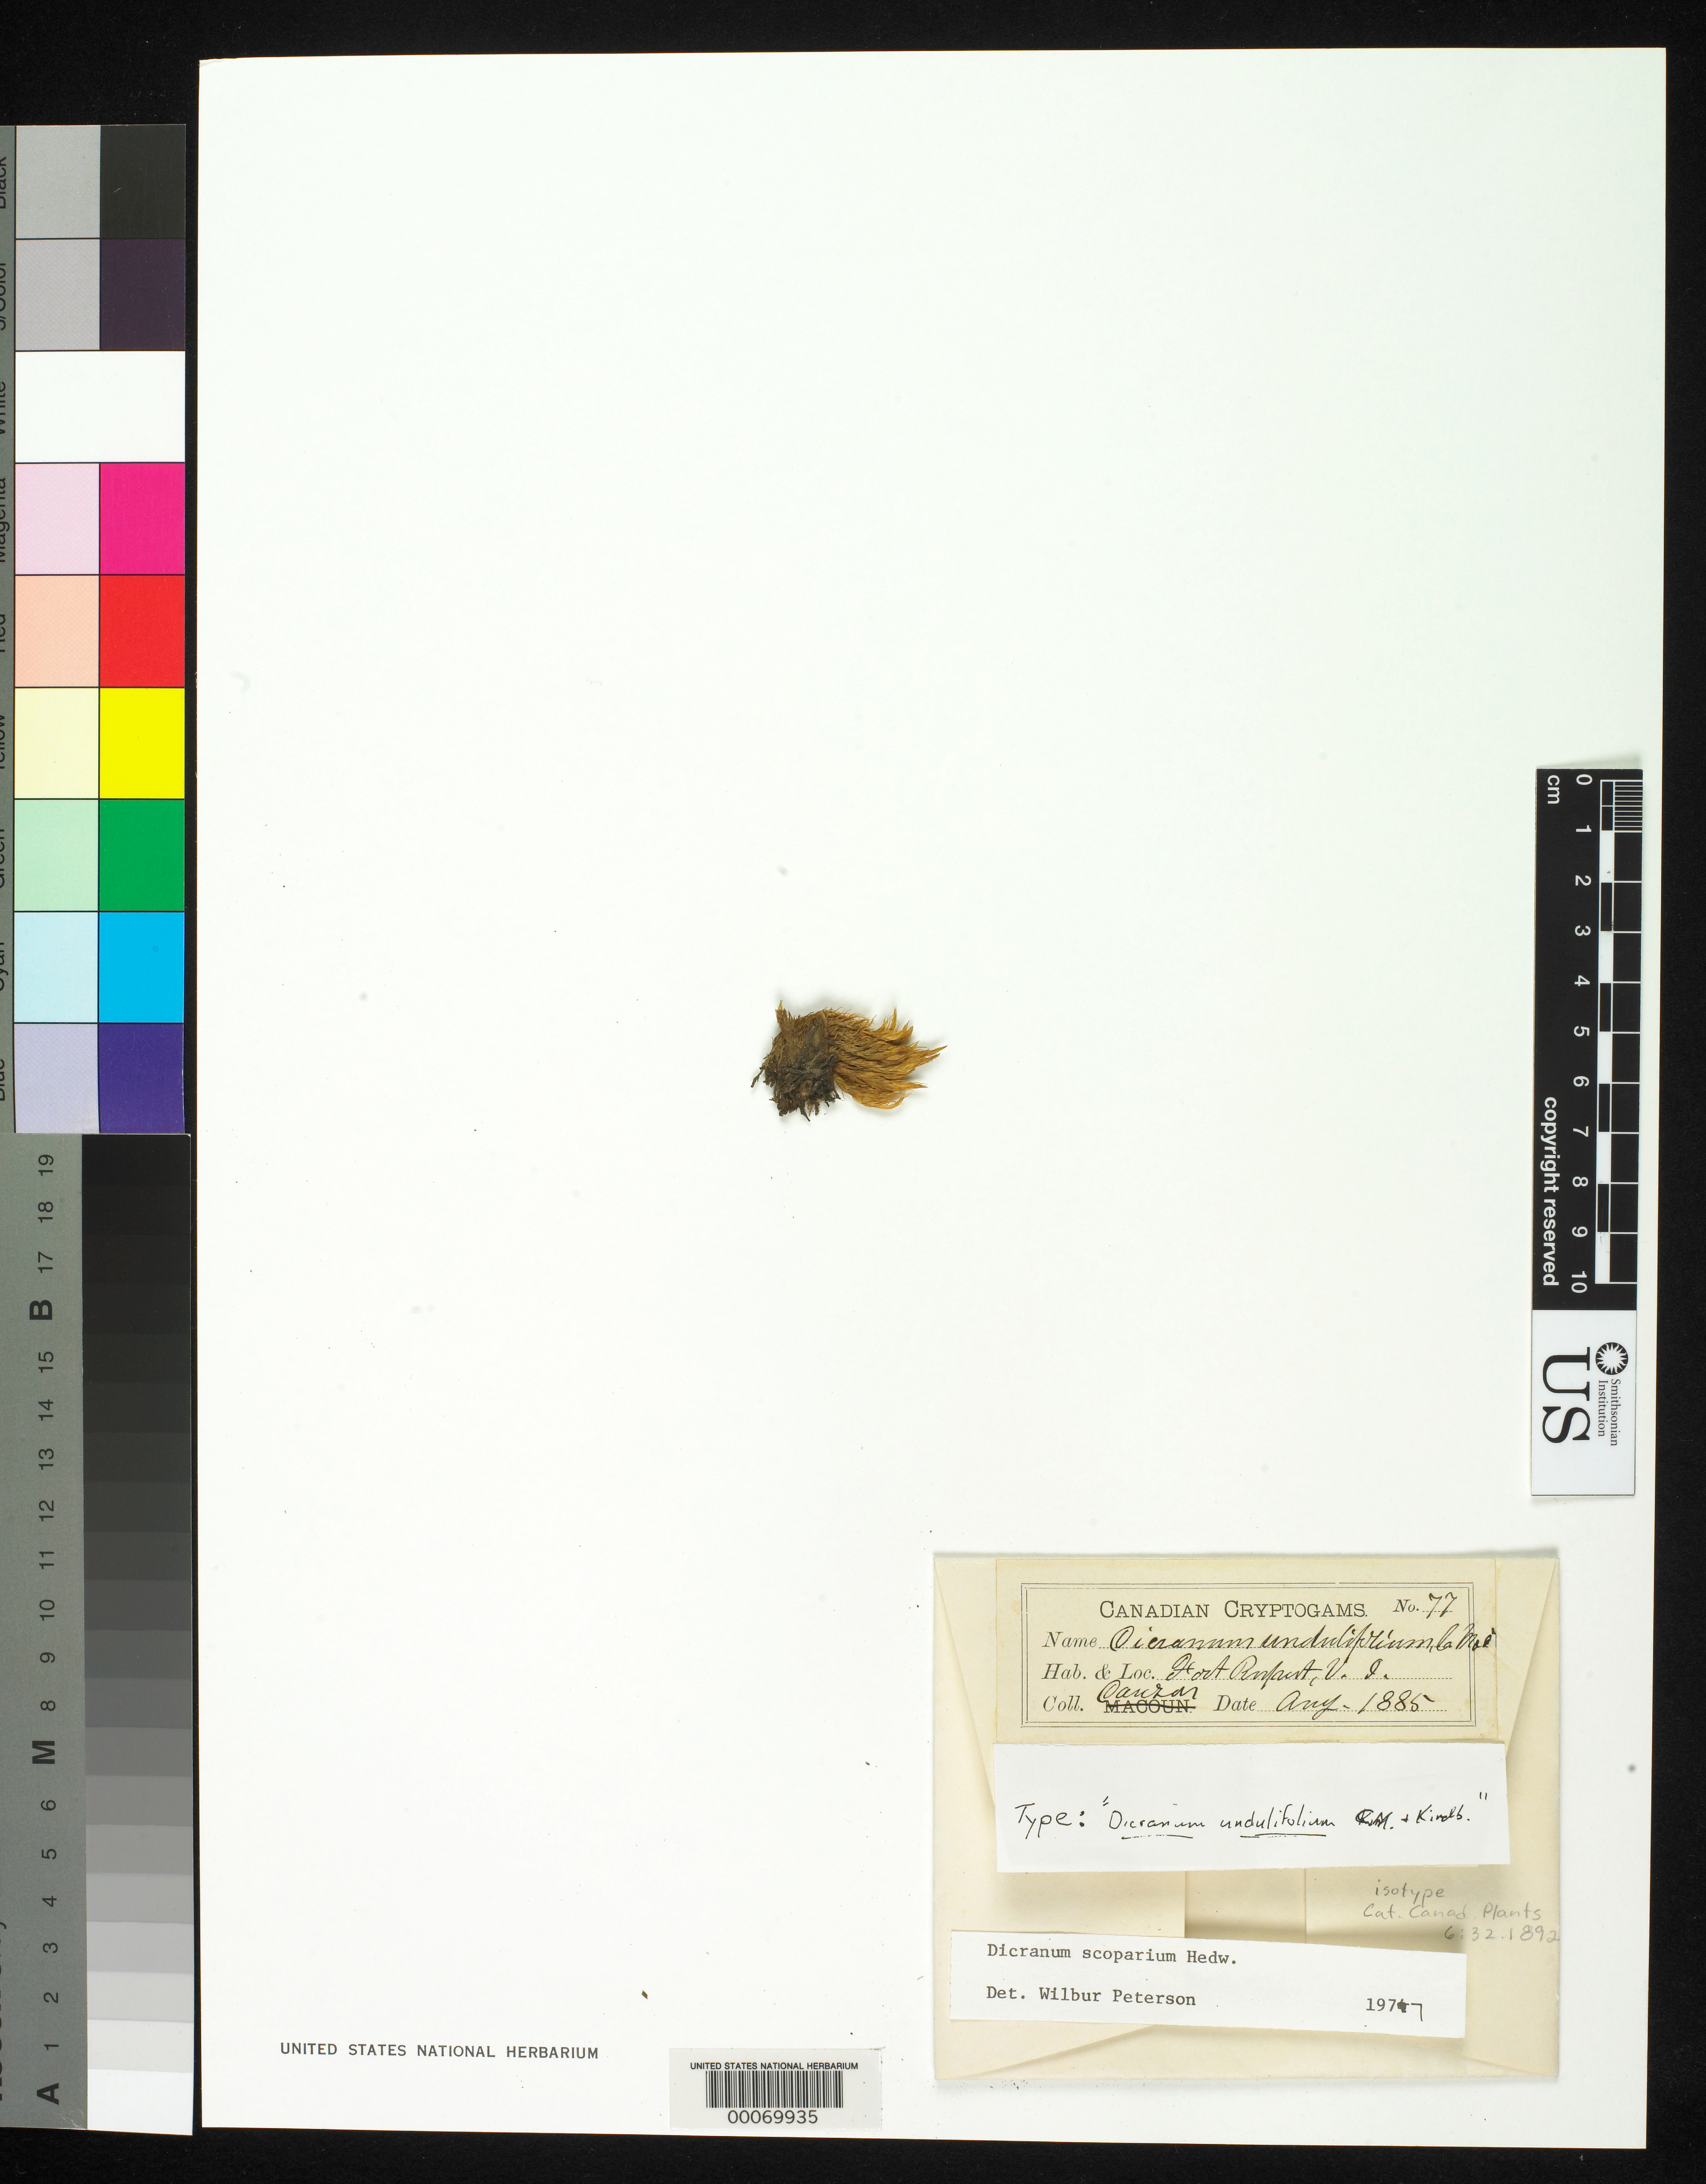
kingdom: Plantae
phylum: Bryophyta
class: Bryopsida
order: Dicranales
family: Dicranaceae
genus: Dicranum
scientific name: Dicranum undulifolium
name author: Müll. Hal. & Kindb. in Macoun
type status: Isotype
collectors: G. M. Dawson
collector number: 77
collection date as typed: Aug 1885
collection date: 1885-08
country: Canada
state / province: British Columbia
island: Vancouver Island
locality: Near Fort Rupert.